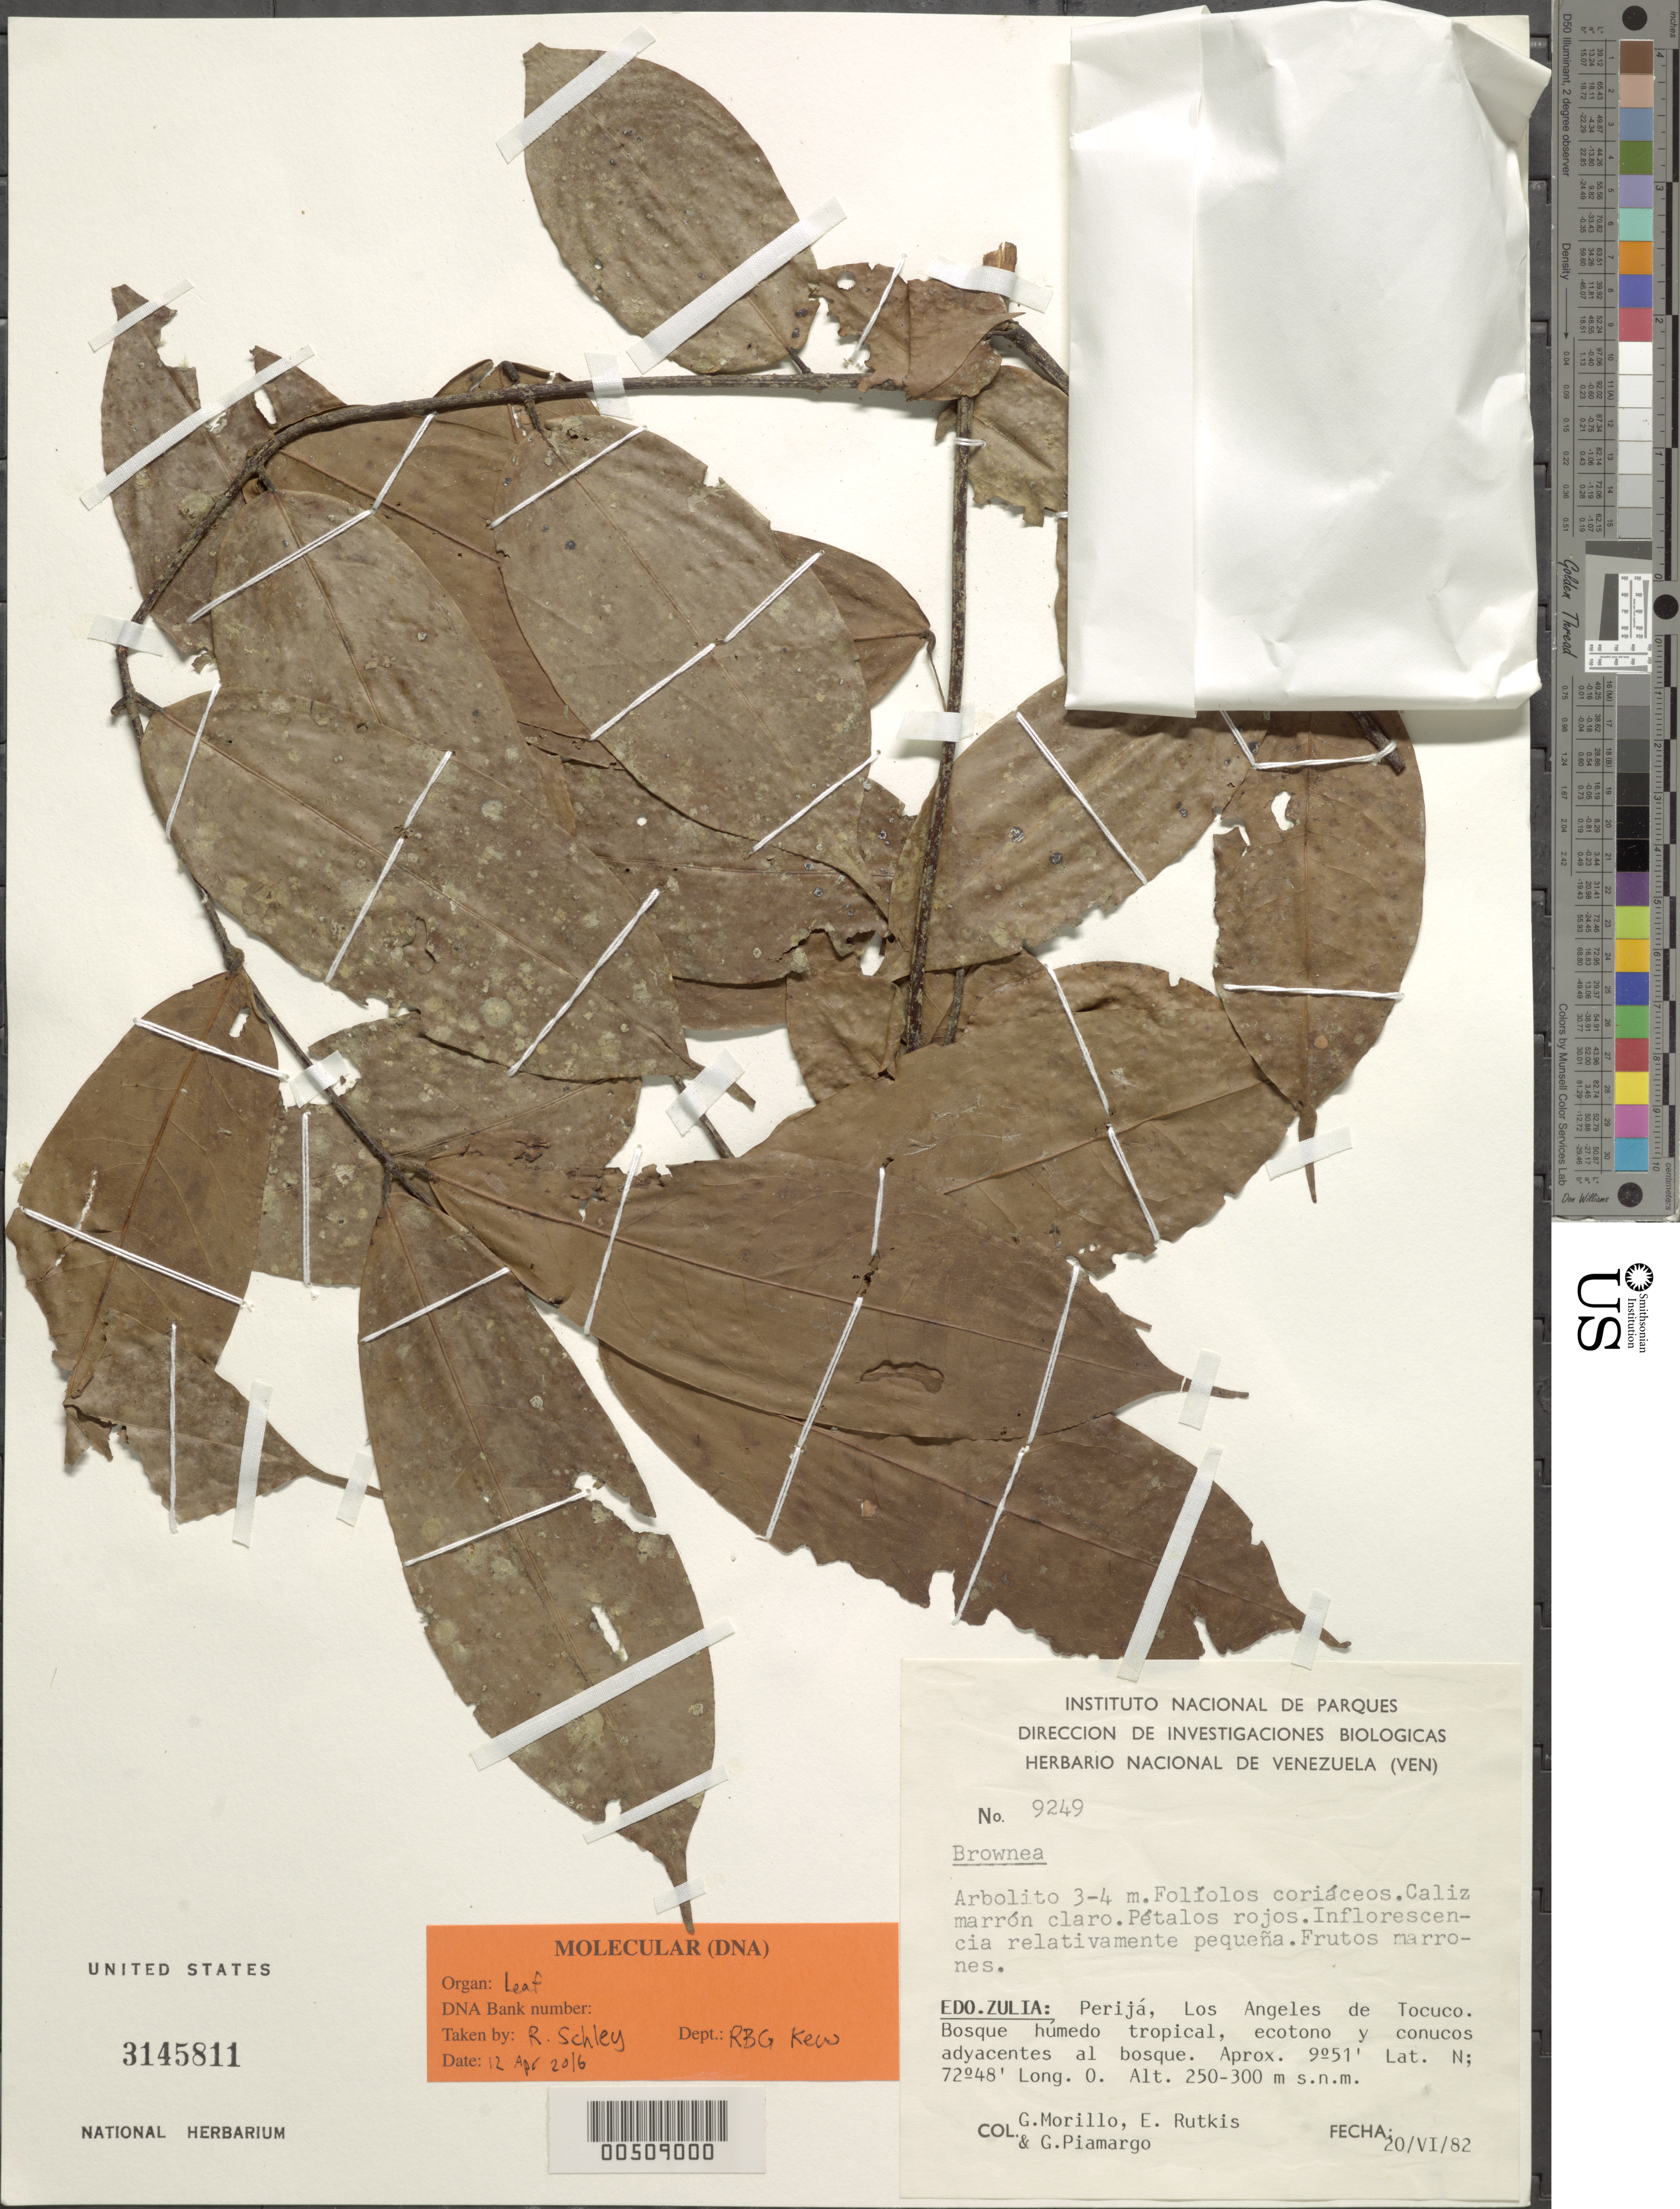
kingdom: Plantae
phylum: Tracheophyta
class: Magnoliopsida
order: Fabales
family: Fabaceae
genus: Brownea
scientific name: Brownea sp.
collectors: G. N. Morillo, E. Rutkis & G. Piamargo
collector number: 9249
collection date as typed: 20 Jun 1982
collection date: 1982-06-20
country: Venezuela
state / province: Zulia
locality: Perija, los angeles de tocuco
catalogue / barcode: US 3145811